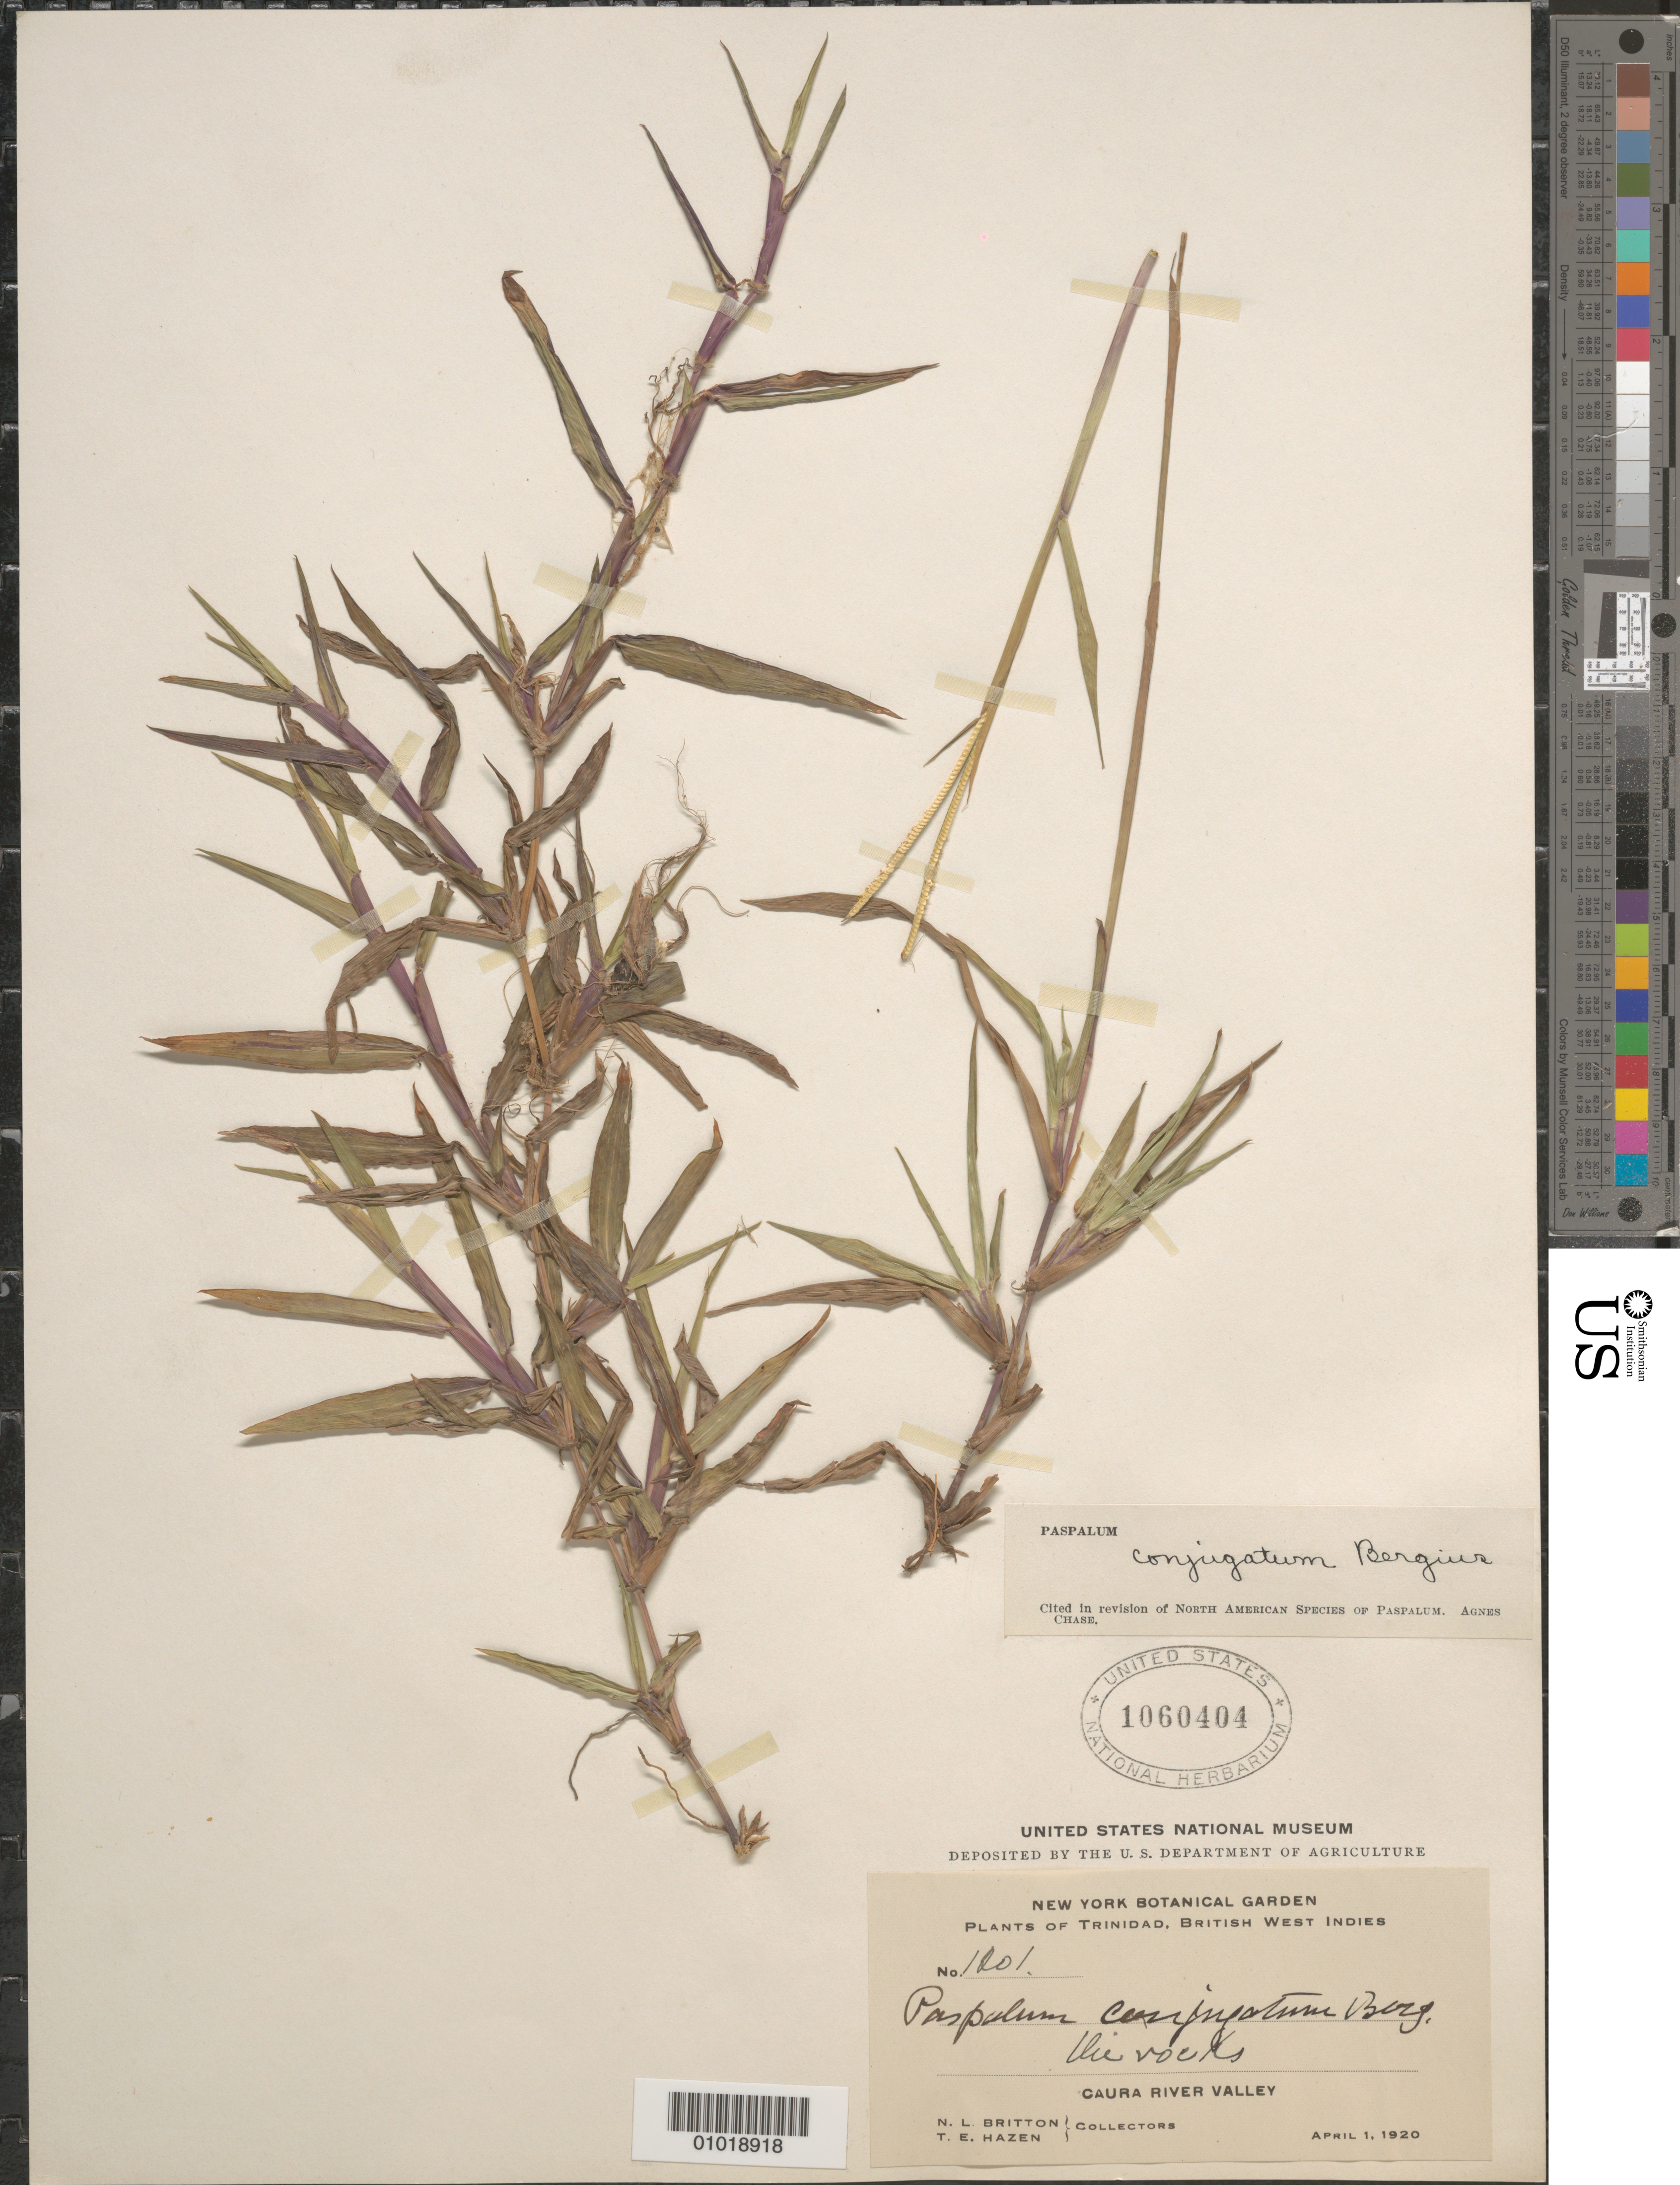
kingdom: Plantae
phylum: Tracheophyta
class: Liliopsida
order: Poales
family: Poaceae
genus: Paspalum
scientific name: Paspalum conjugatum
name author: P.J. Bergius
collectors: N. Britton & T. E. Hazen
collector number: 1201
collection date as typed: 01 Apr 1920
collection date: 1920-04-01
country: Trinidad and Tobago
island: Trinidad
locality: Caura River Valley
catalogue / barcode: US 1060404